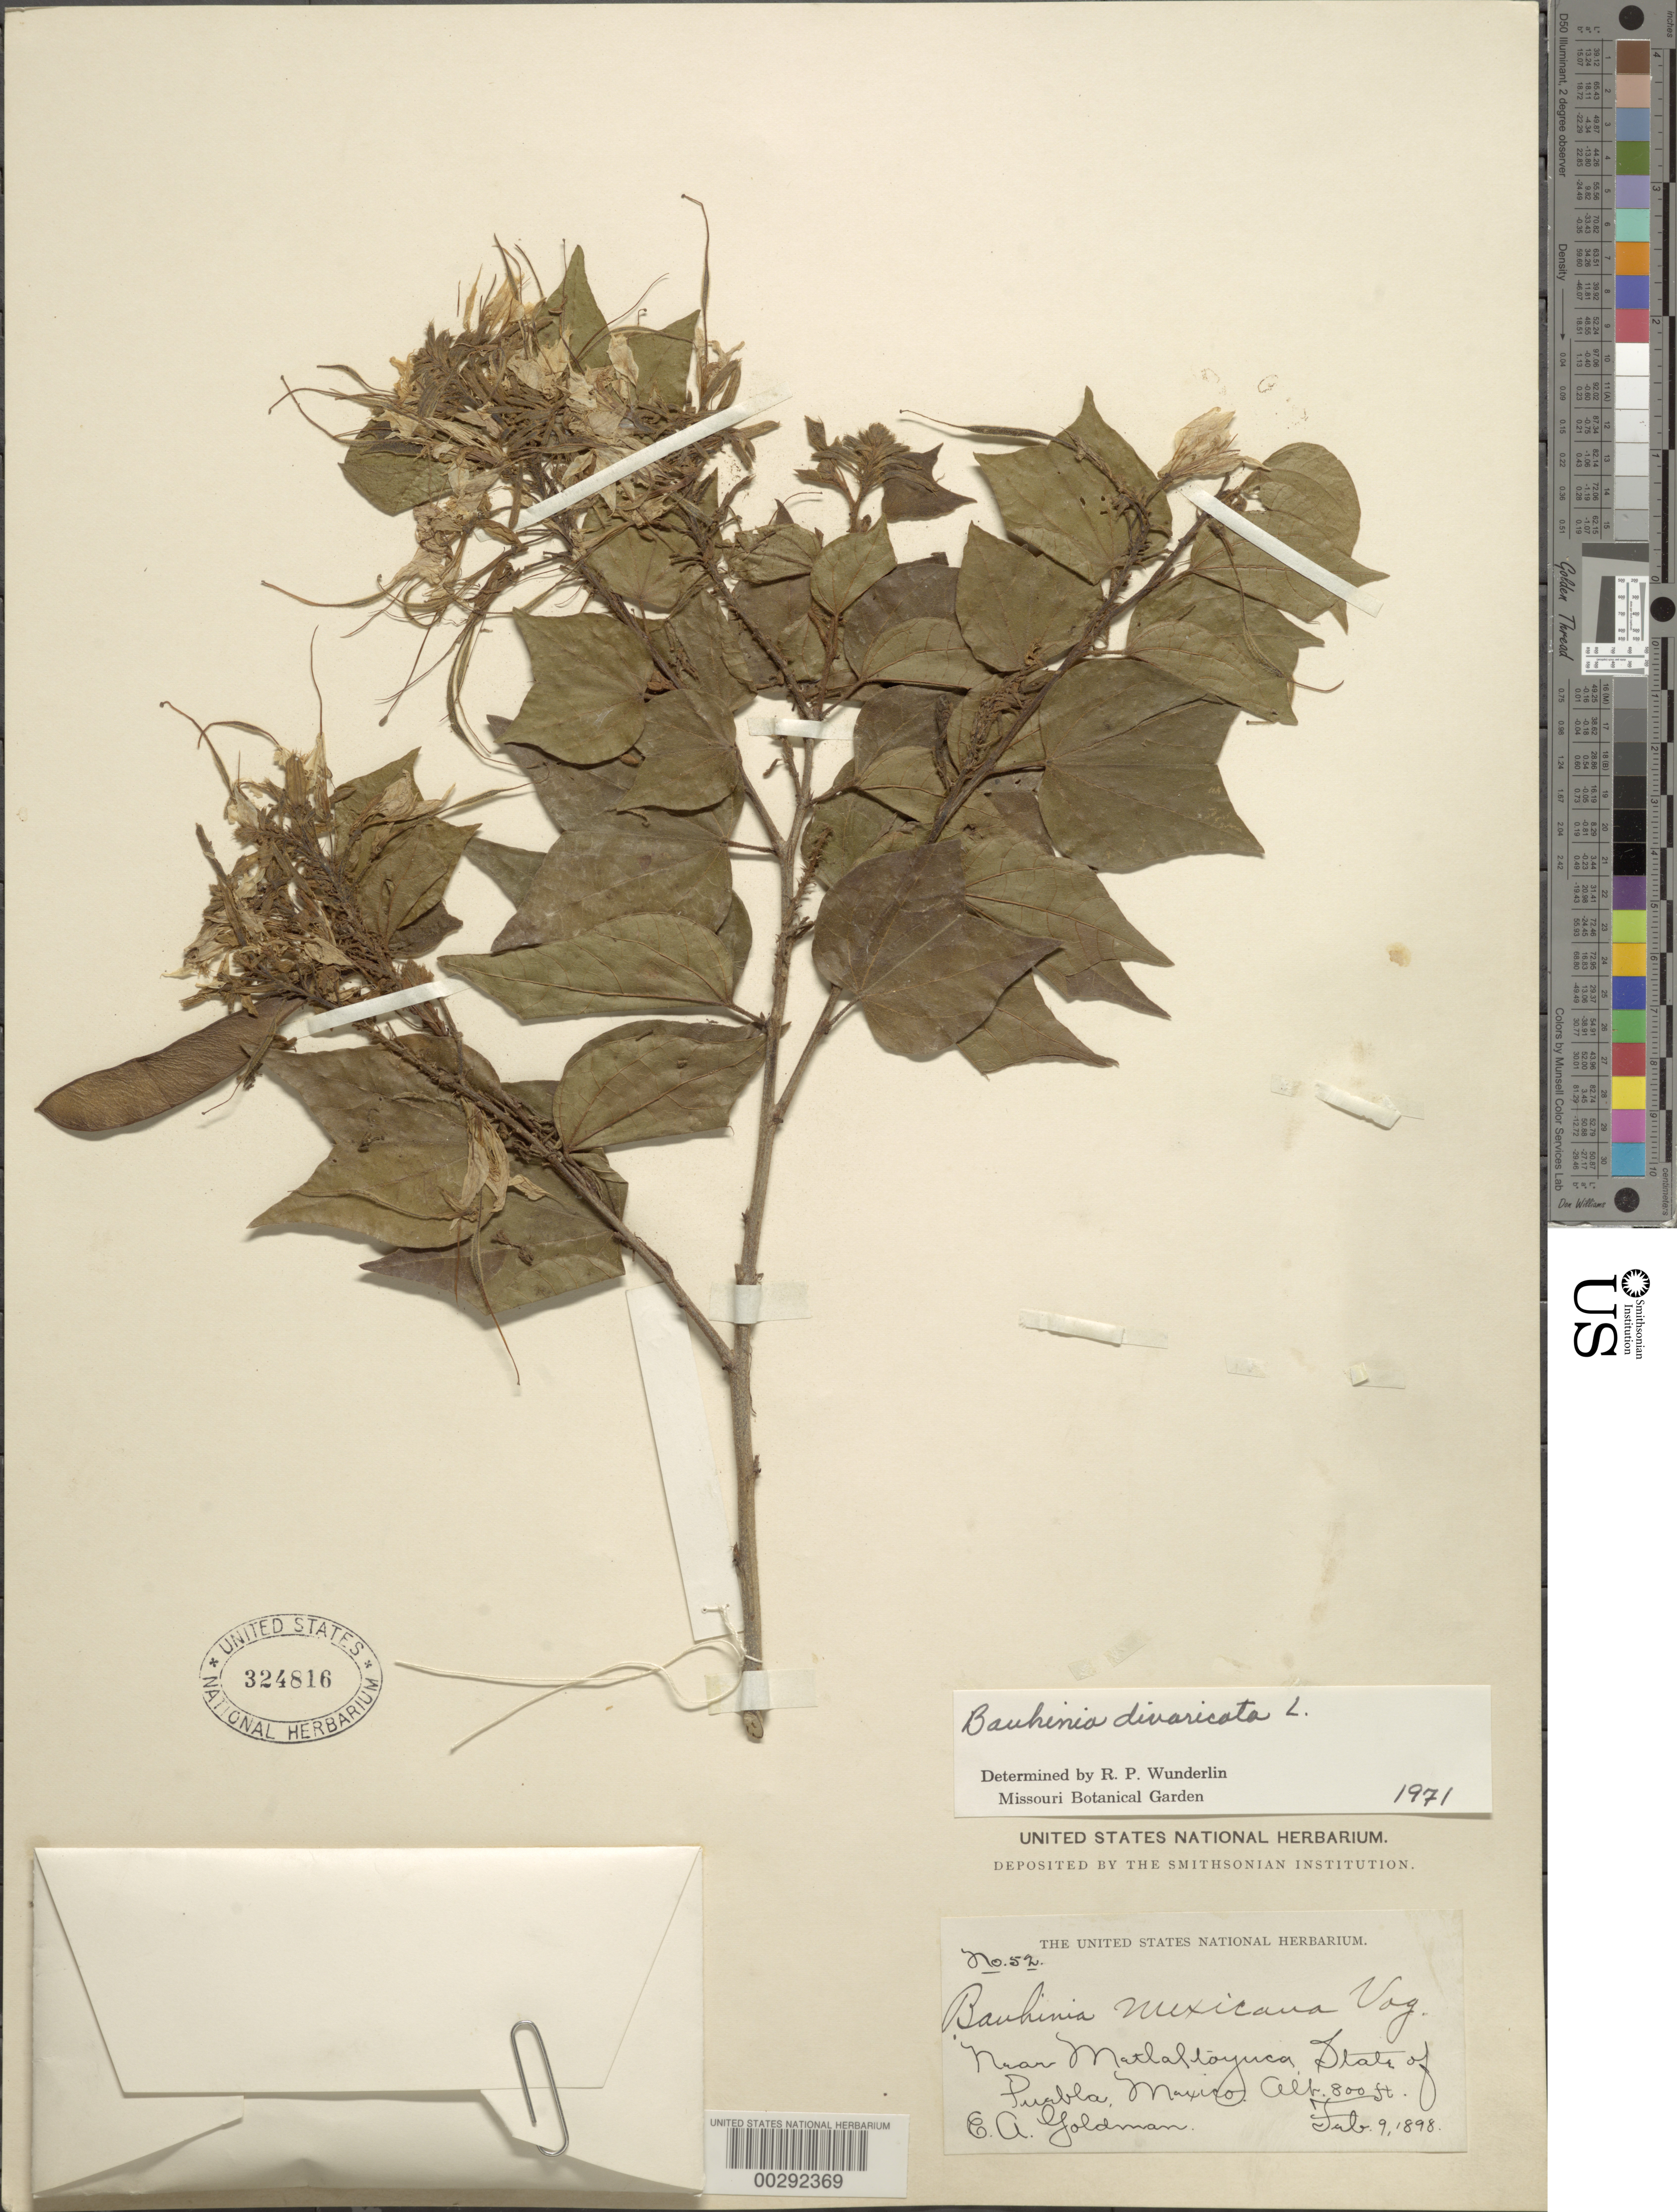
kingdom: Plantae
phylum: Tracheophyta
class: Magnoliopsida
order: Fabales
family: Fabaceae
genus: Bauhinia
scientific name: Bauhinia divaricata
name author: L.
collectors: E. A. Goldman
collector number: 52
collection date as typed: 09 Feb 1898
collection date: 1898-02-09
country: Mexico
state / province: Puebla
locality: Near Matlaltayuca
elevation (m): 244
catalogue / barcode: US 324816